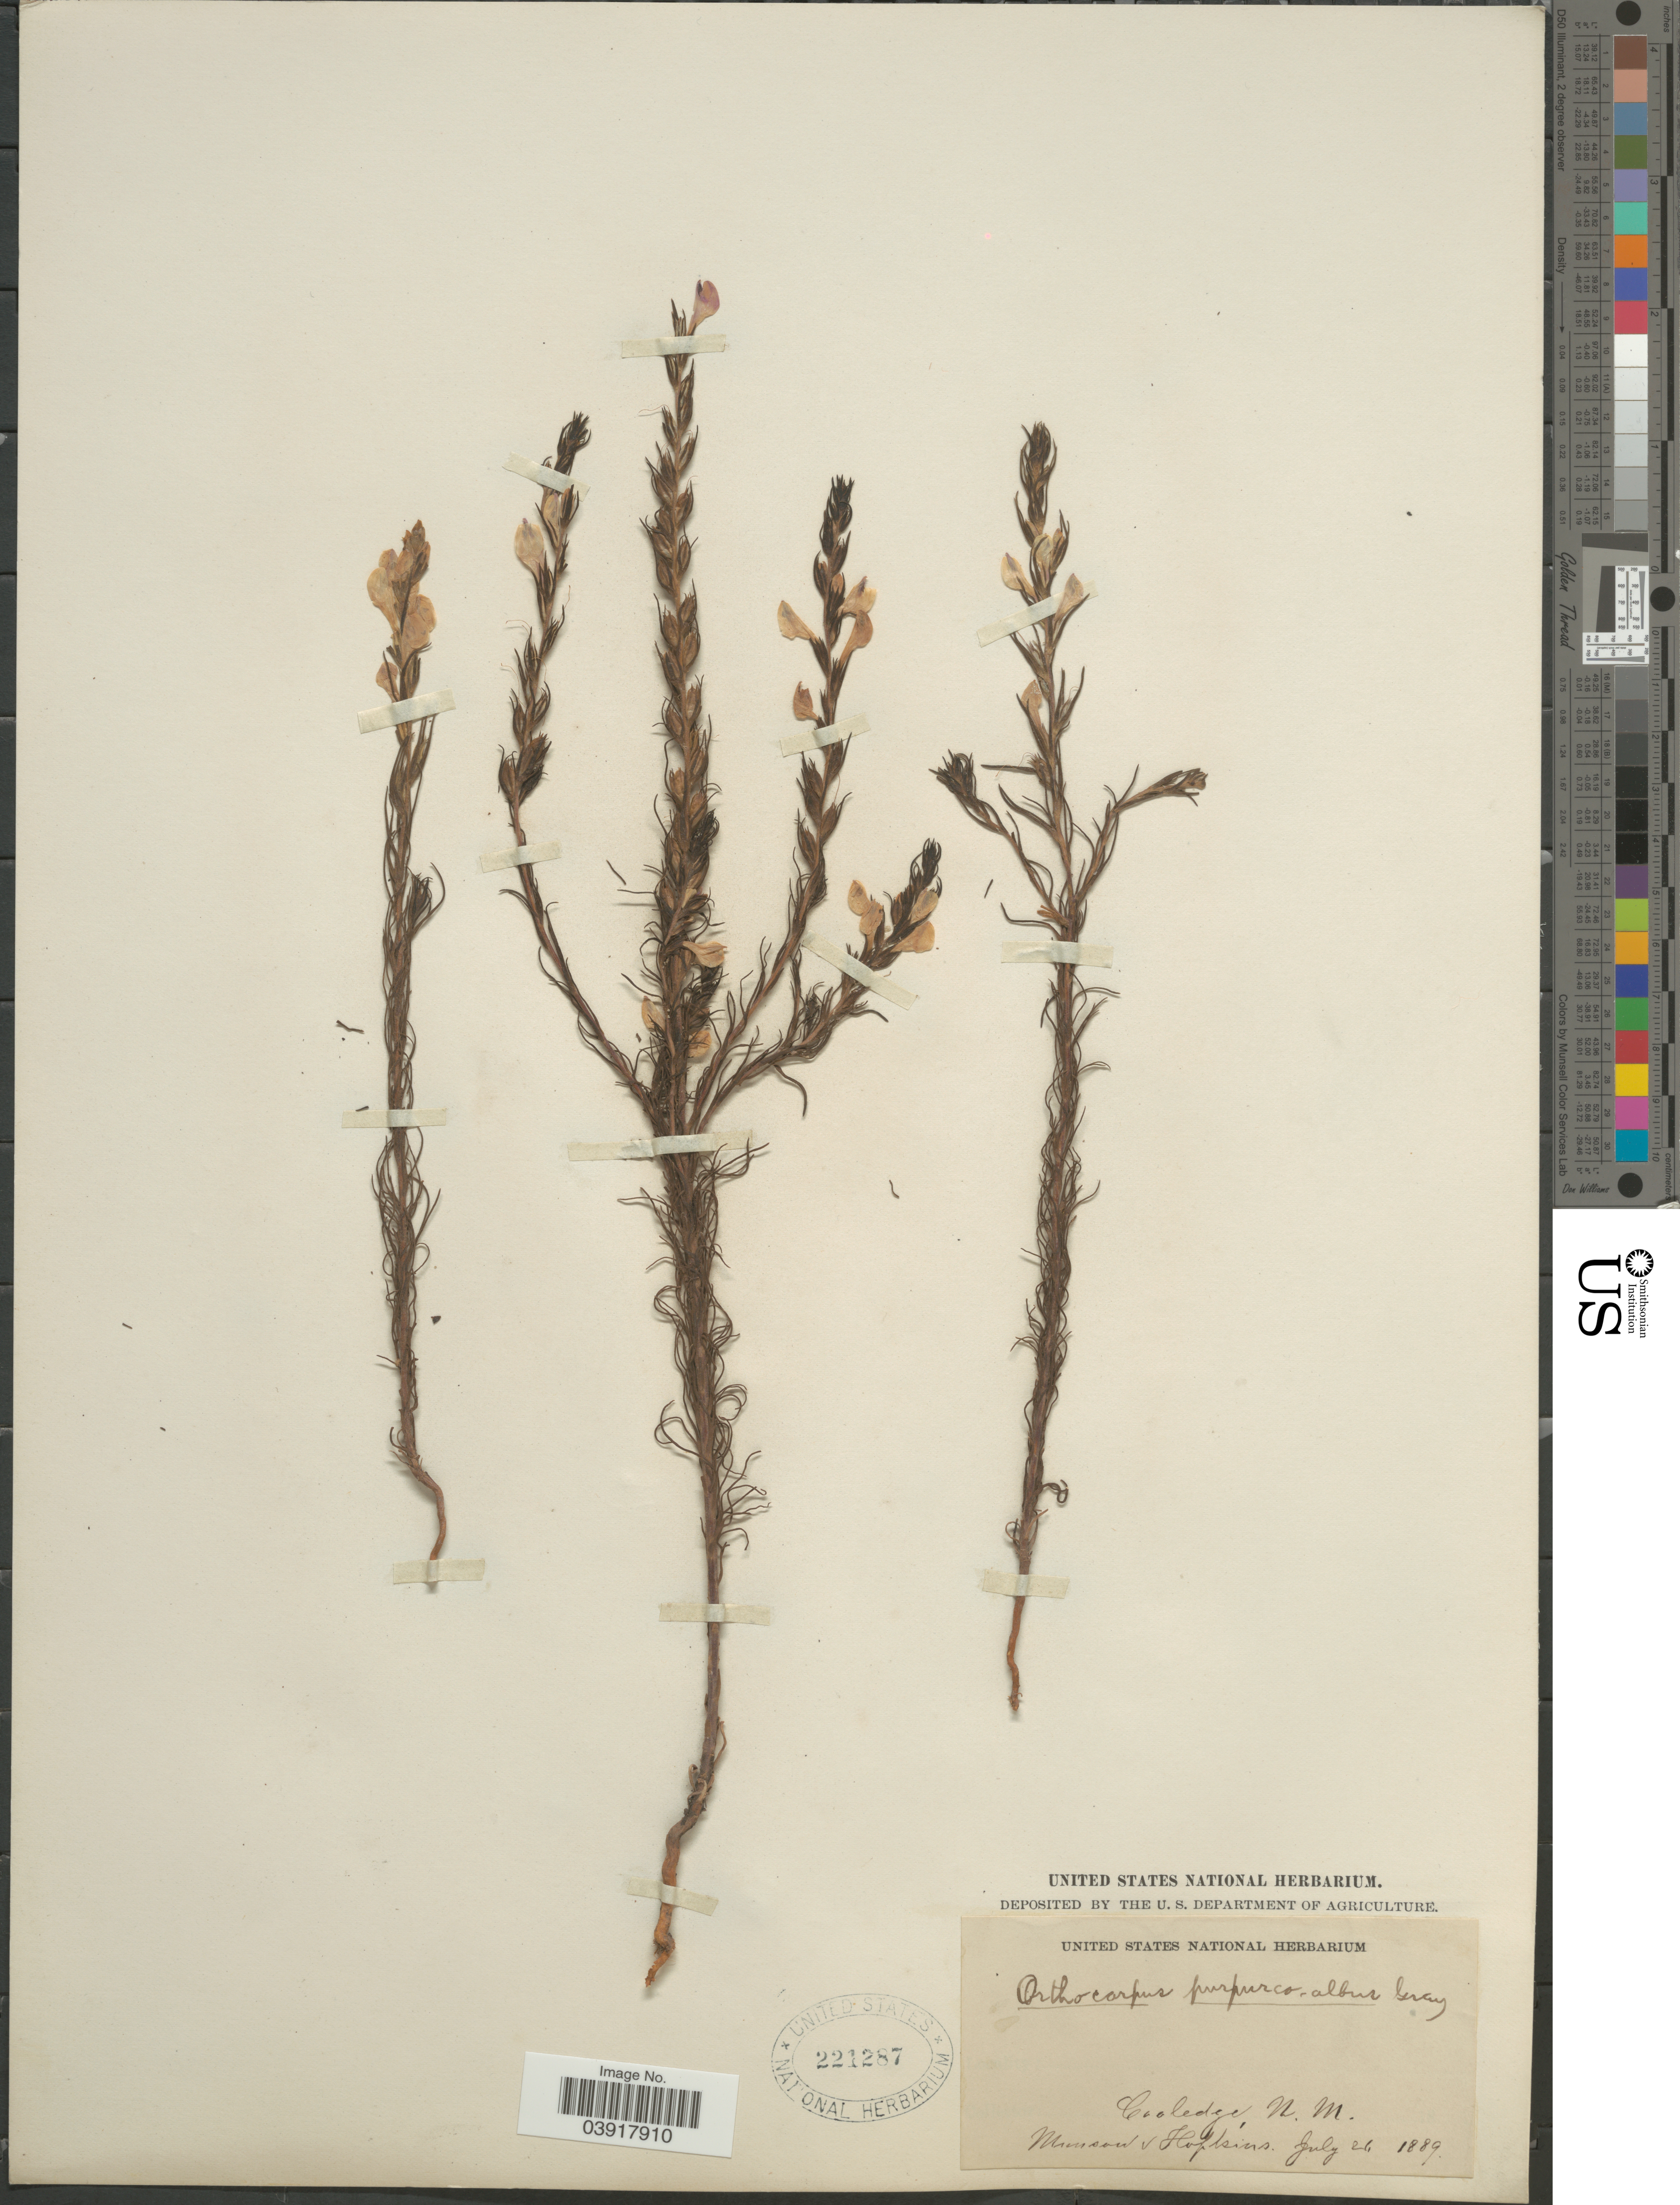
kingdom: Plantae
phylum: Tracheophyta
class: Magnoliopsida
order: Lamiales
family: Orobanchaceae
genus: Orthocarpus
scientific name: Orthocarpus purpureo-albus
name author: A. Gray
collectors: -. Munson & -- Hopkins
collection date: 1889-07-26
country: United States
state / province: New Mexico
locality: Cooledge.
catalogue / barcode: US 221287